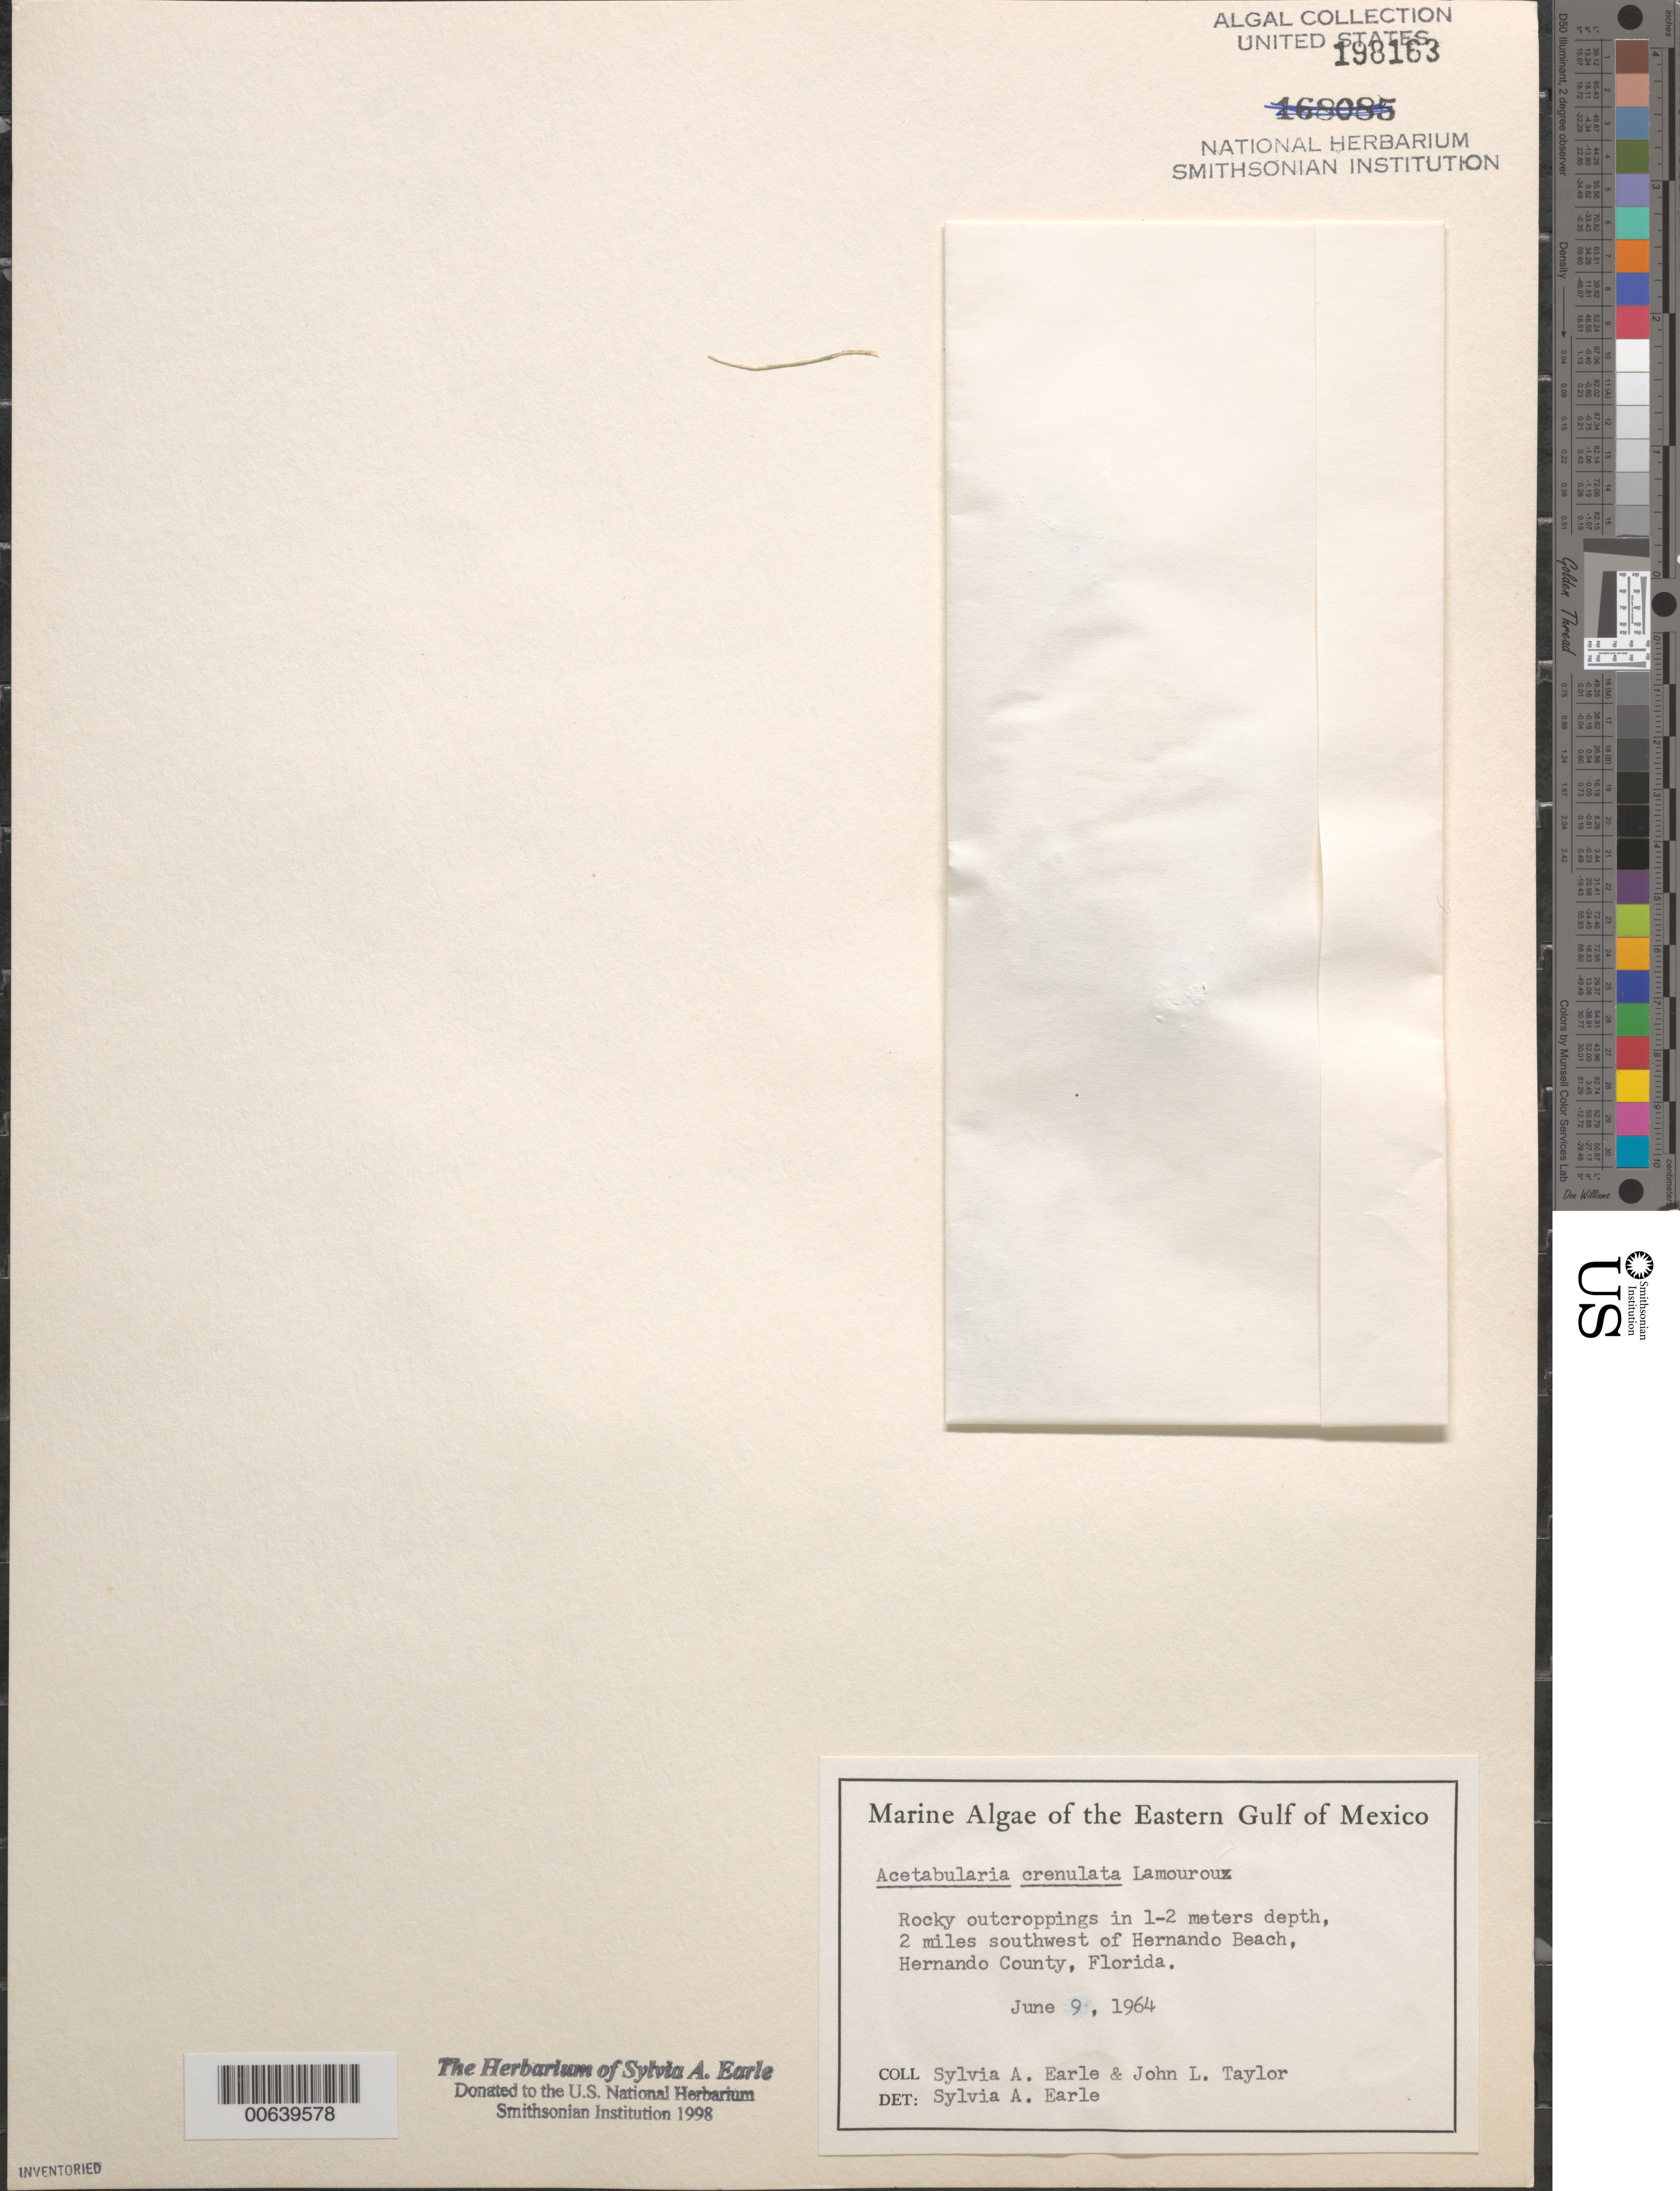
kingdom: Plantae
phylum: Chlorophyta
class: Ulvophyceae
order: Dasycladales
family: Polyphysaceae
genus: Acetabularia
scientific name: Acetabularia acetabulum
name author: J.V.Lamouroux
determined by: Earle, S. A.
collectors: S. A. Earle & J. L. Taylor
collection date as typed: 09 Jun 1964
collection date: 1964-06-09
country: United States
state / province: Florida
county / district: Hernando County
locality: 2 miles southwest of Hernando Beach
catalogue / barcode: US 198163